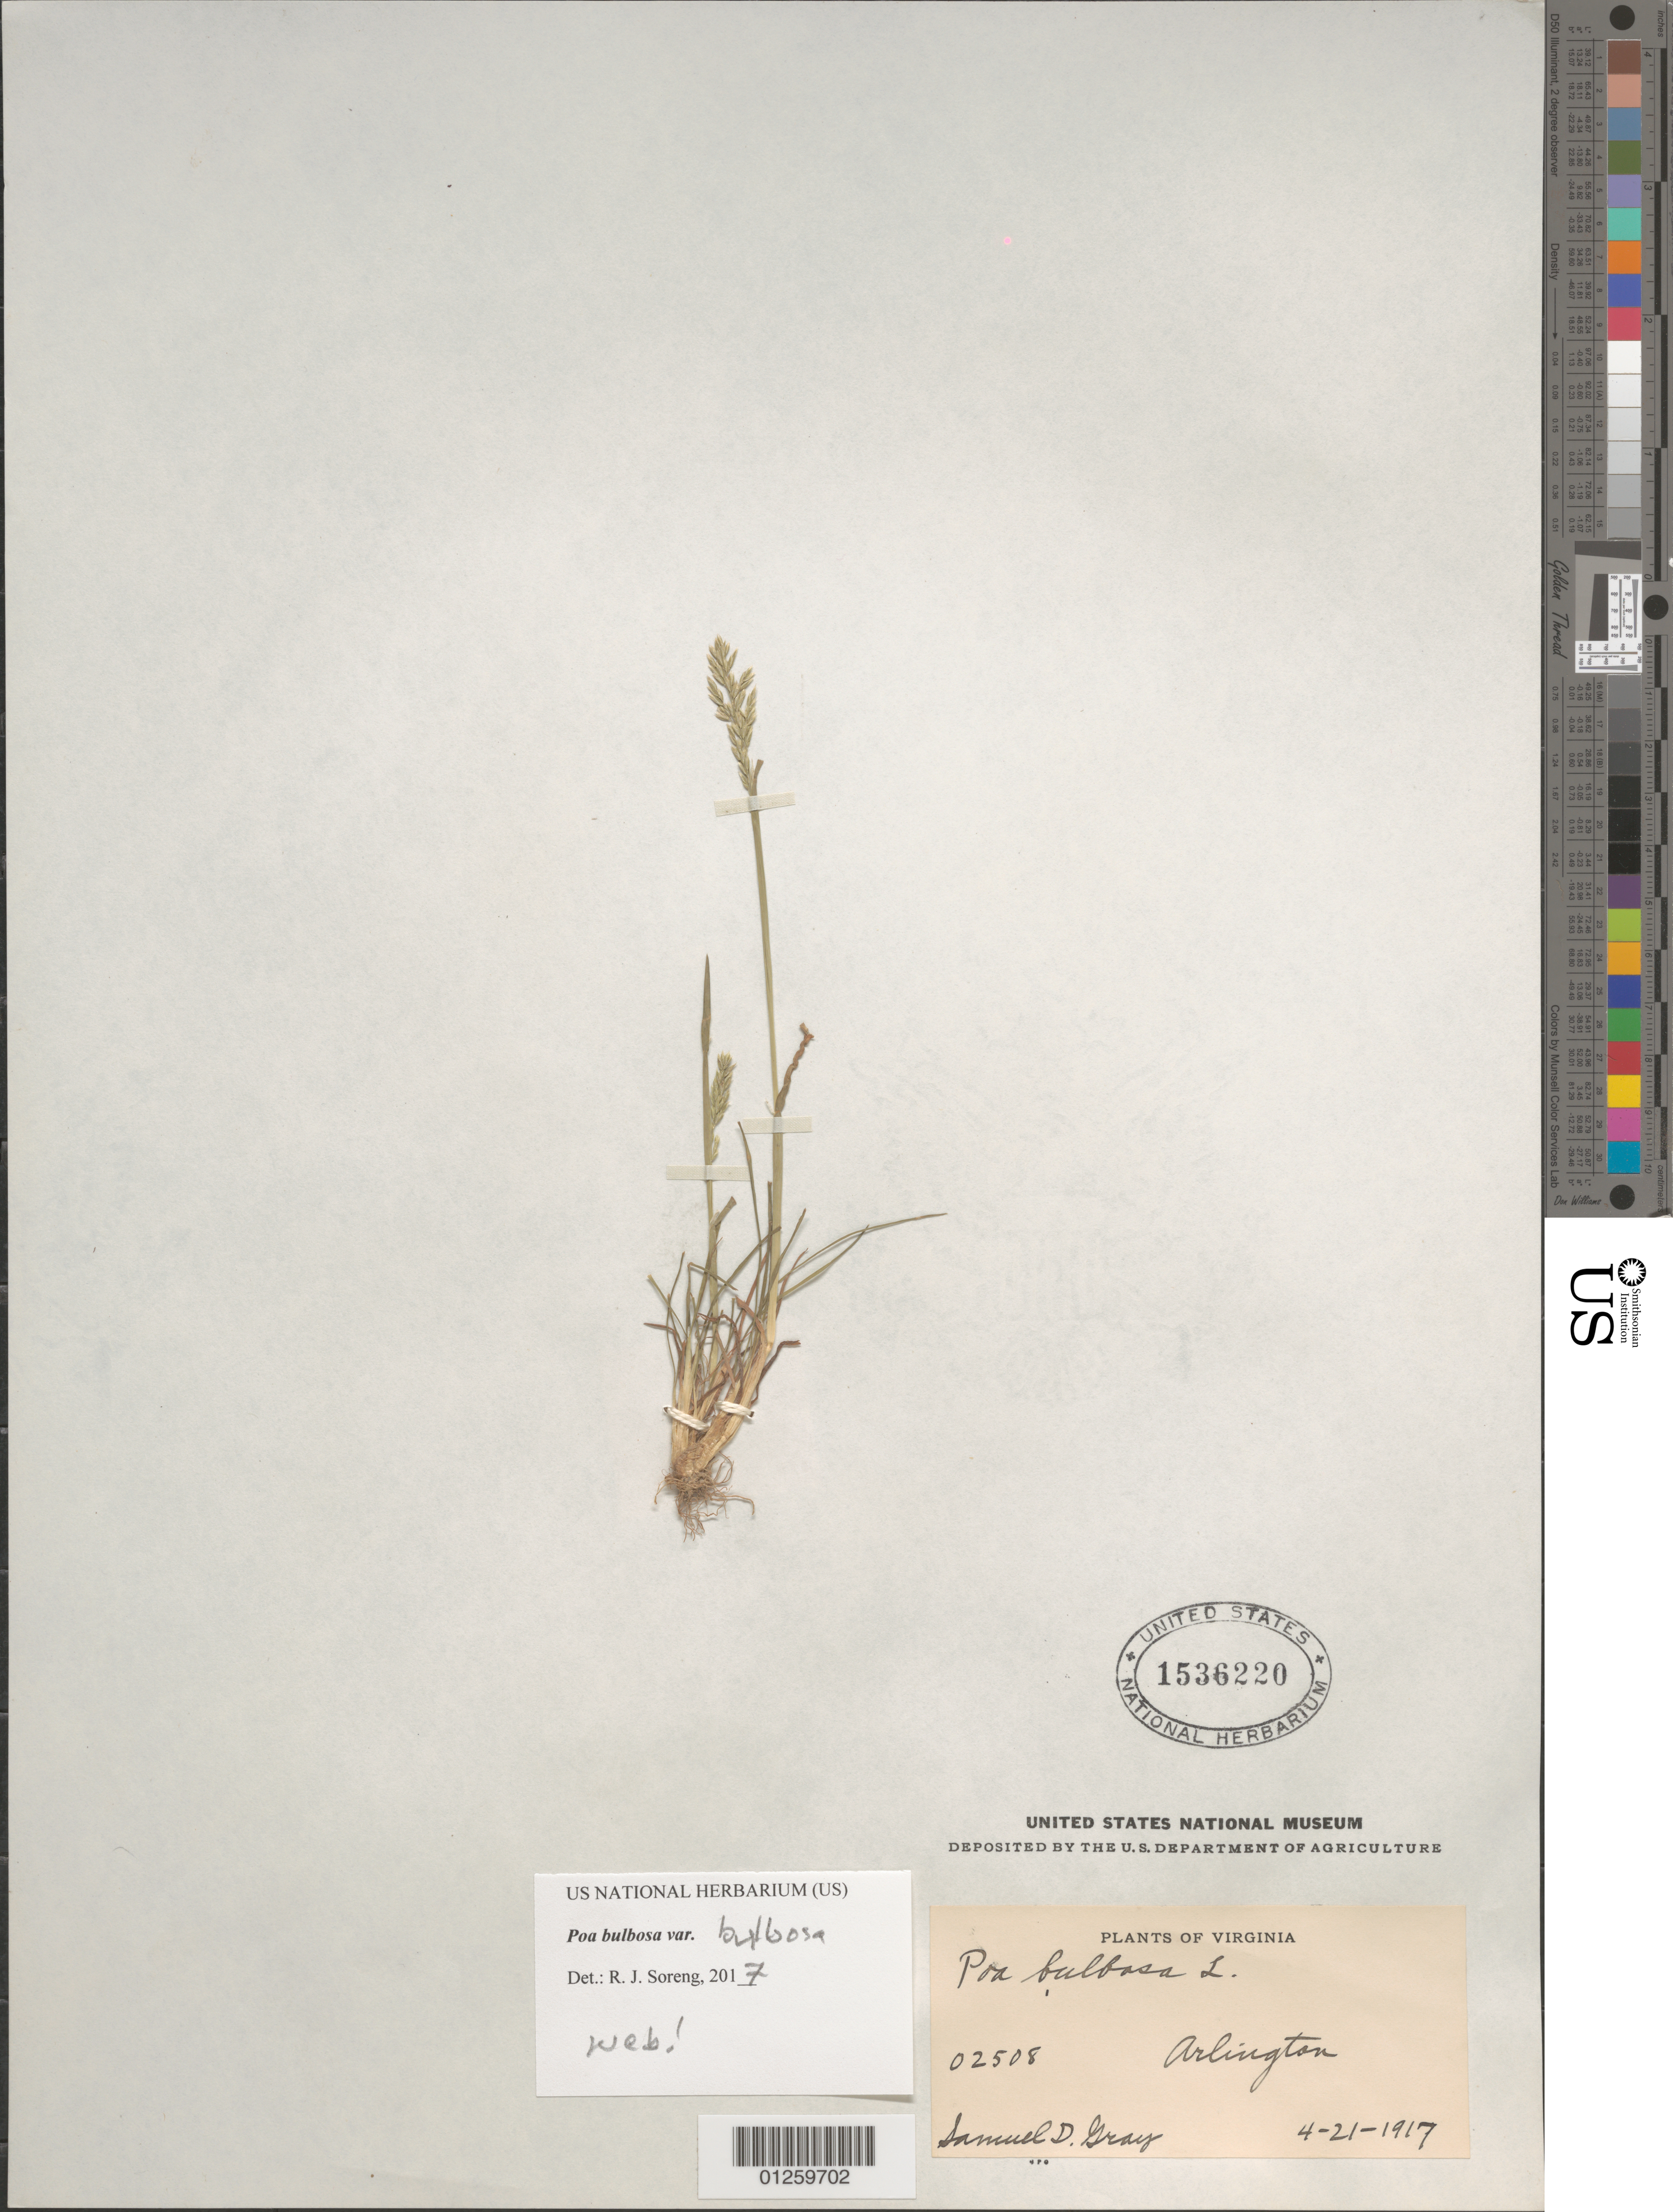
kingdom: Plantae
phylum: Tracheophyta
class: Liliopsida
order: Poales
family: Poaceae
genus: Poa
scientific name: Poa bulbosa subsp. bulbosa var. bulbosa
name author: L.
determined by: Soreng, Robert J., Research Associate (BOT), Smithsonian Institution - National Museum of Natural History (UNITED STATES)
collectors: S. D. Gray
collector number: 02508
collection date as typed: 4-21-1917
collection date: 1917-04-21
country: United States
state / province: Virginia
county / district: Arlington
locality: Arlington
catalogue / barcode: US 1536220